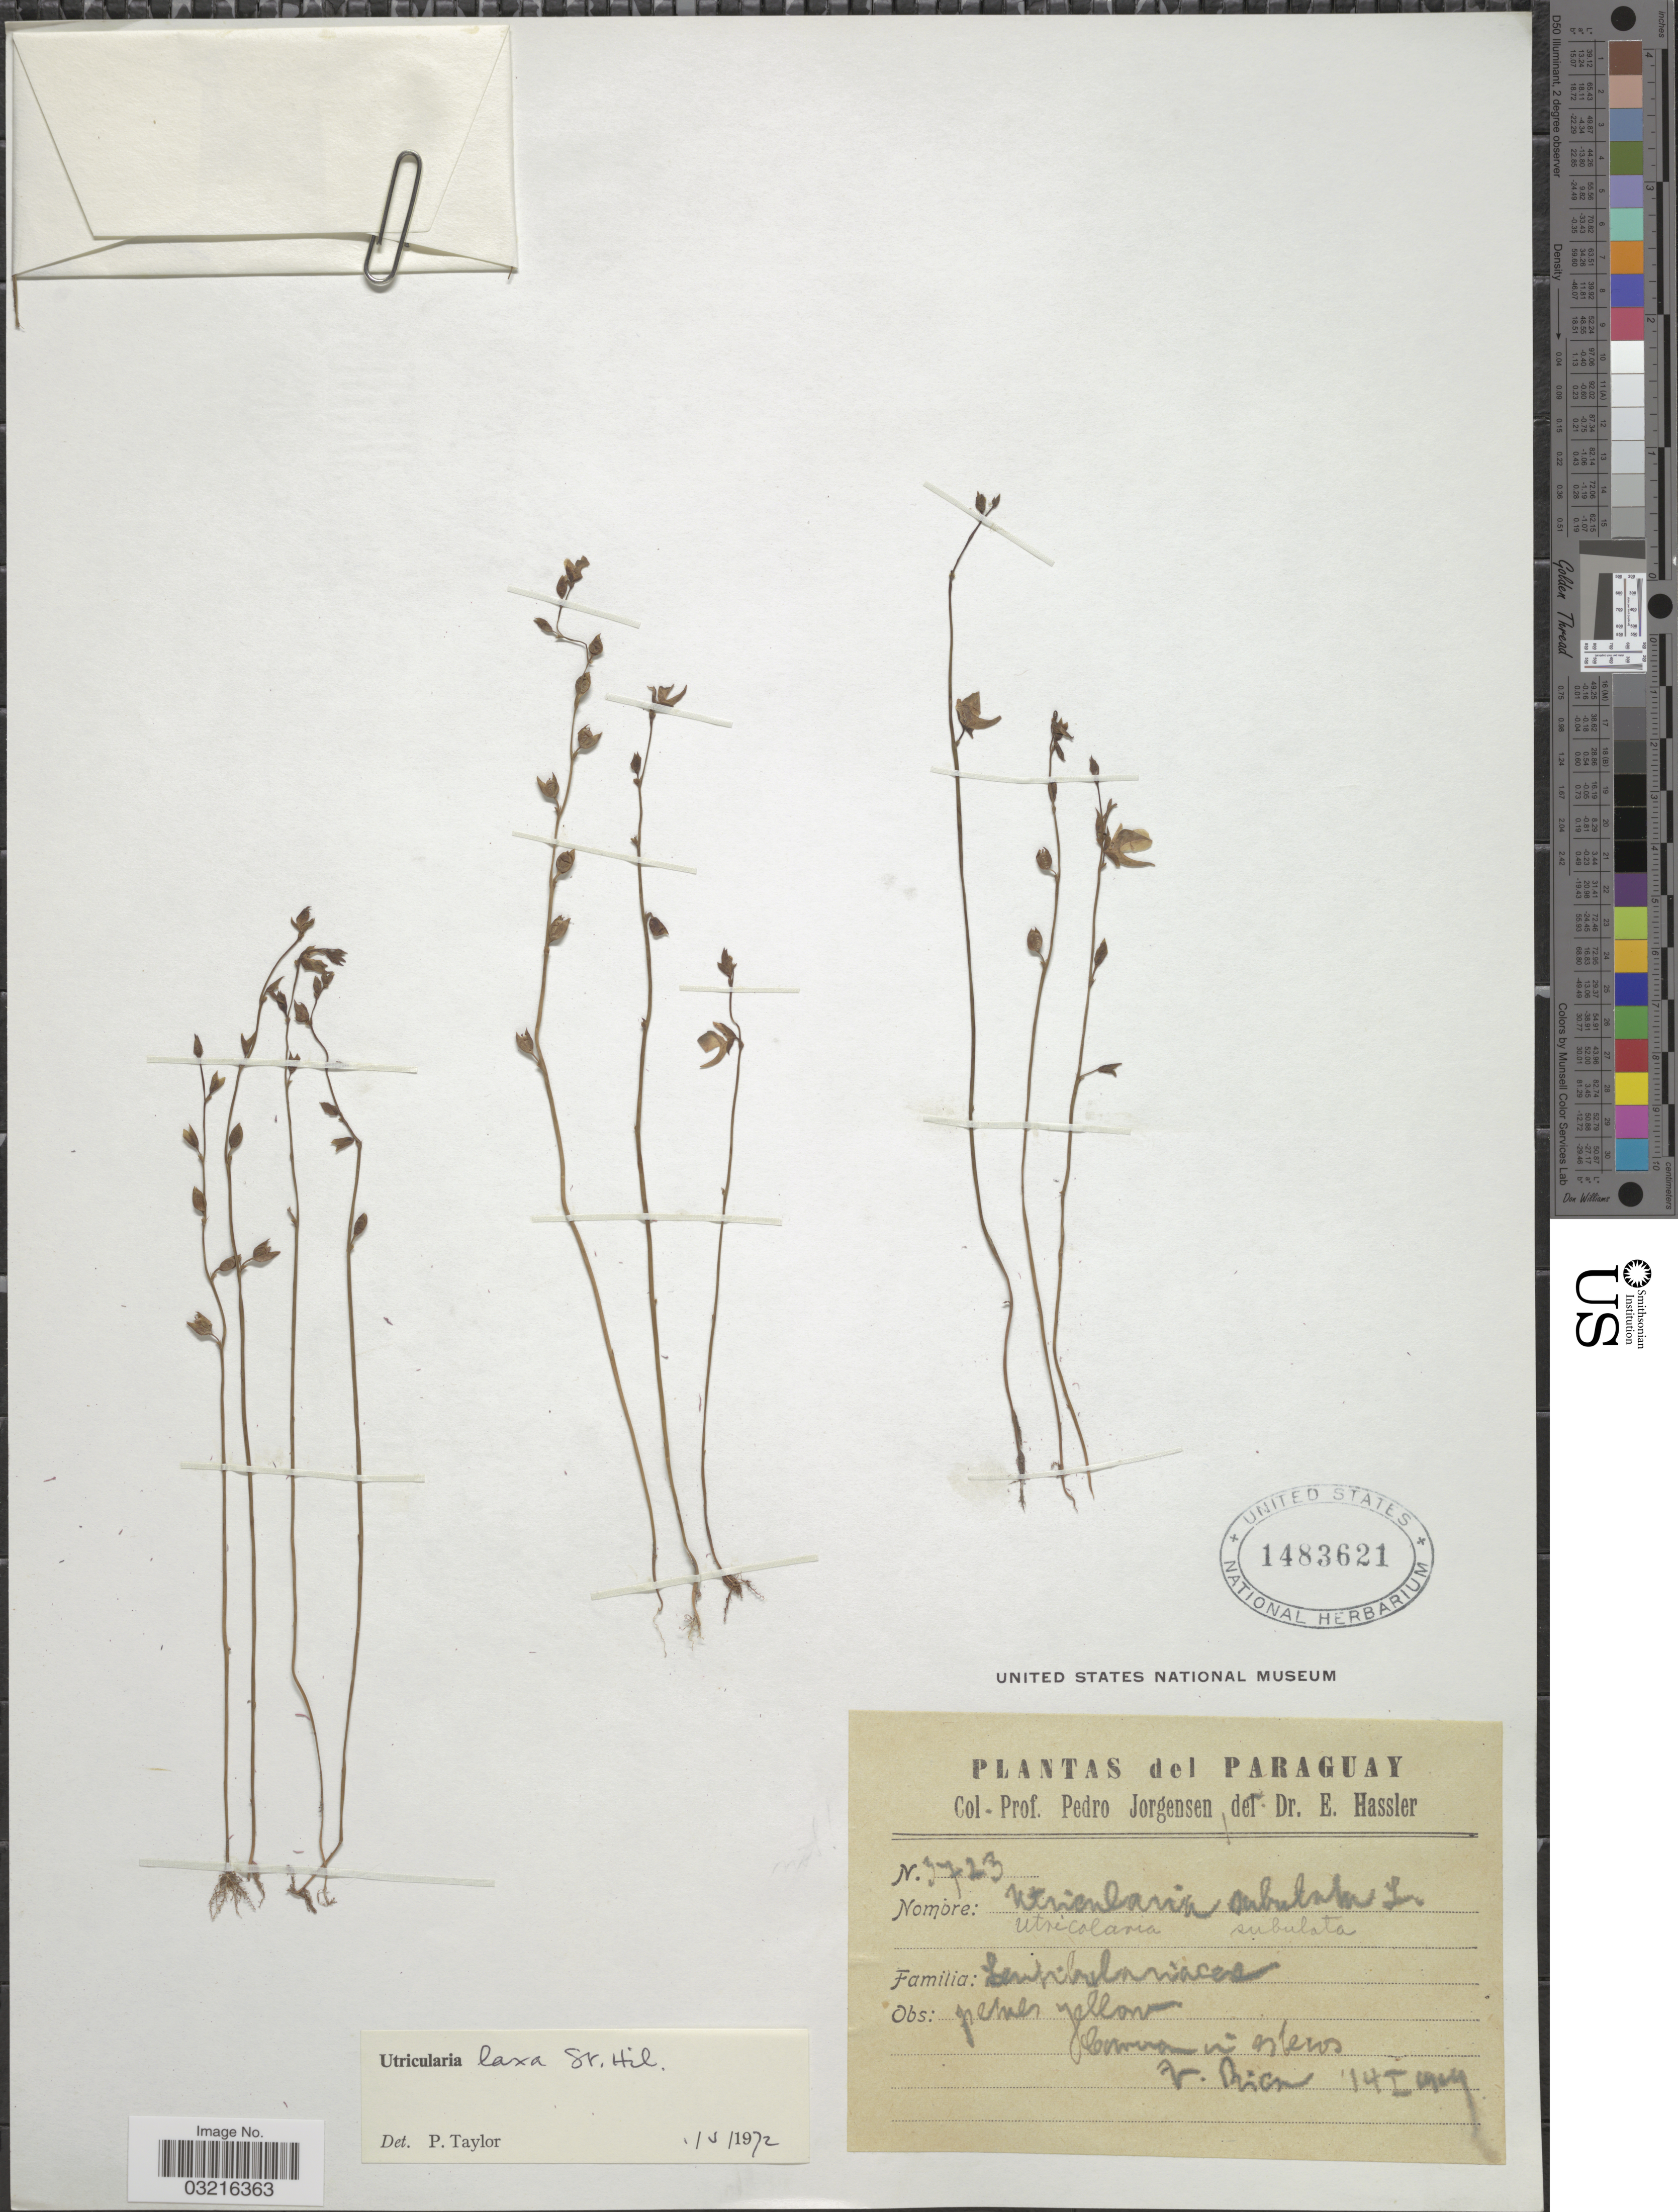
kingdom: Plantae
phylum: Tracheophyta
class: Magnoliopsida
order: Lamiales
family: Lentibulariaceae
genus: Utricularia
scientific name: Utricularia laxa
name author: A. St.-Hil. & Girard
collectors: P. Jörgensen & E. Hassler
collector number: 3723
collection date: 1924-01-14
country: Paraguay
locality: Cordova in asleros. [interpreted] V. Rica.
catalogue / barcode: US 1483621